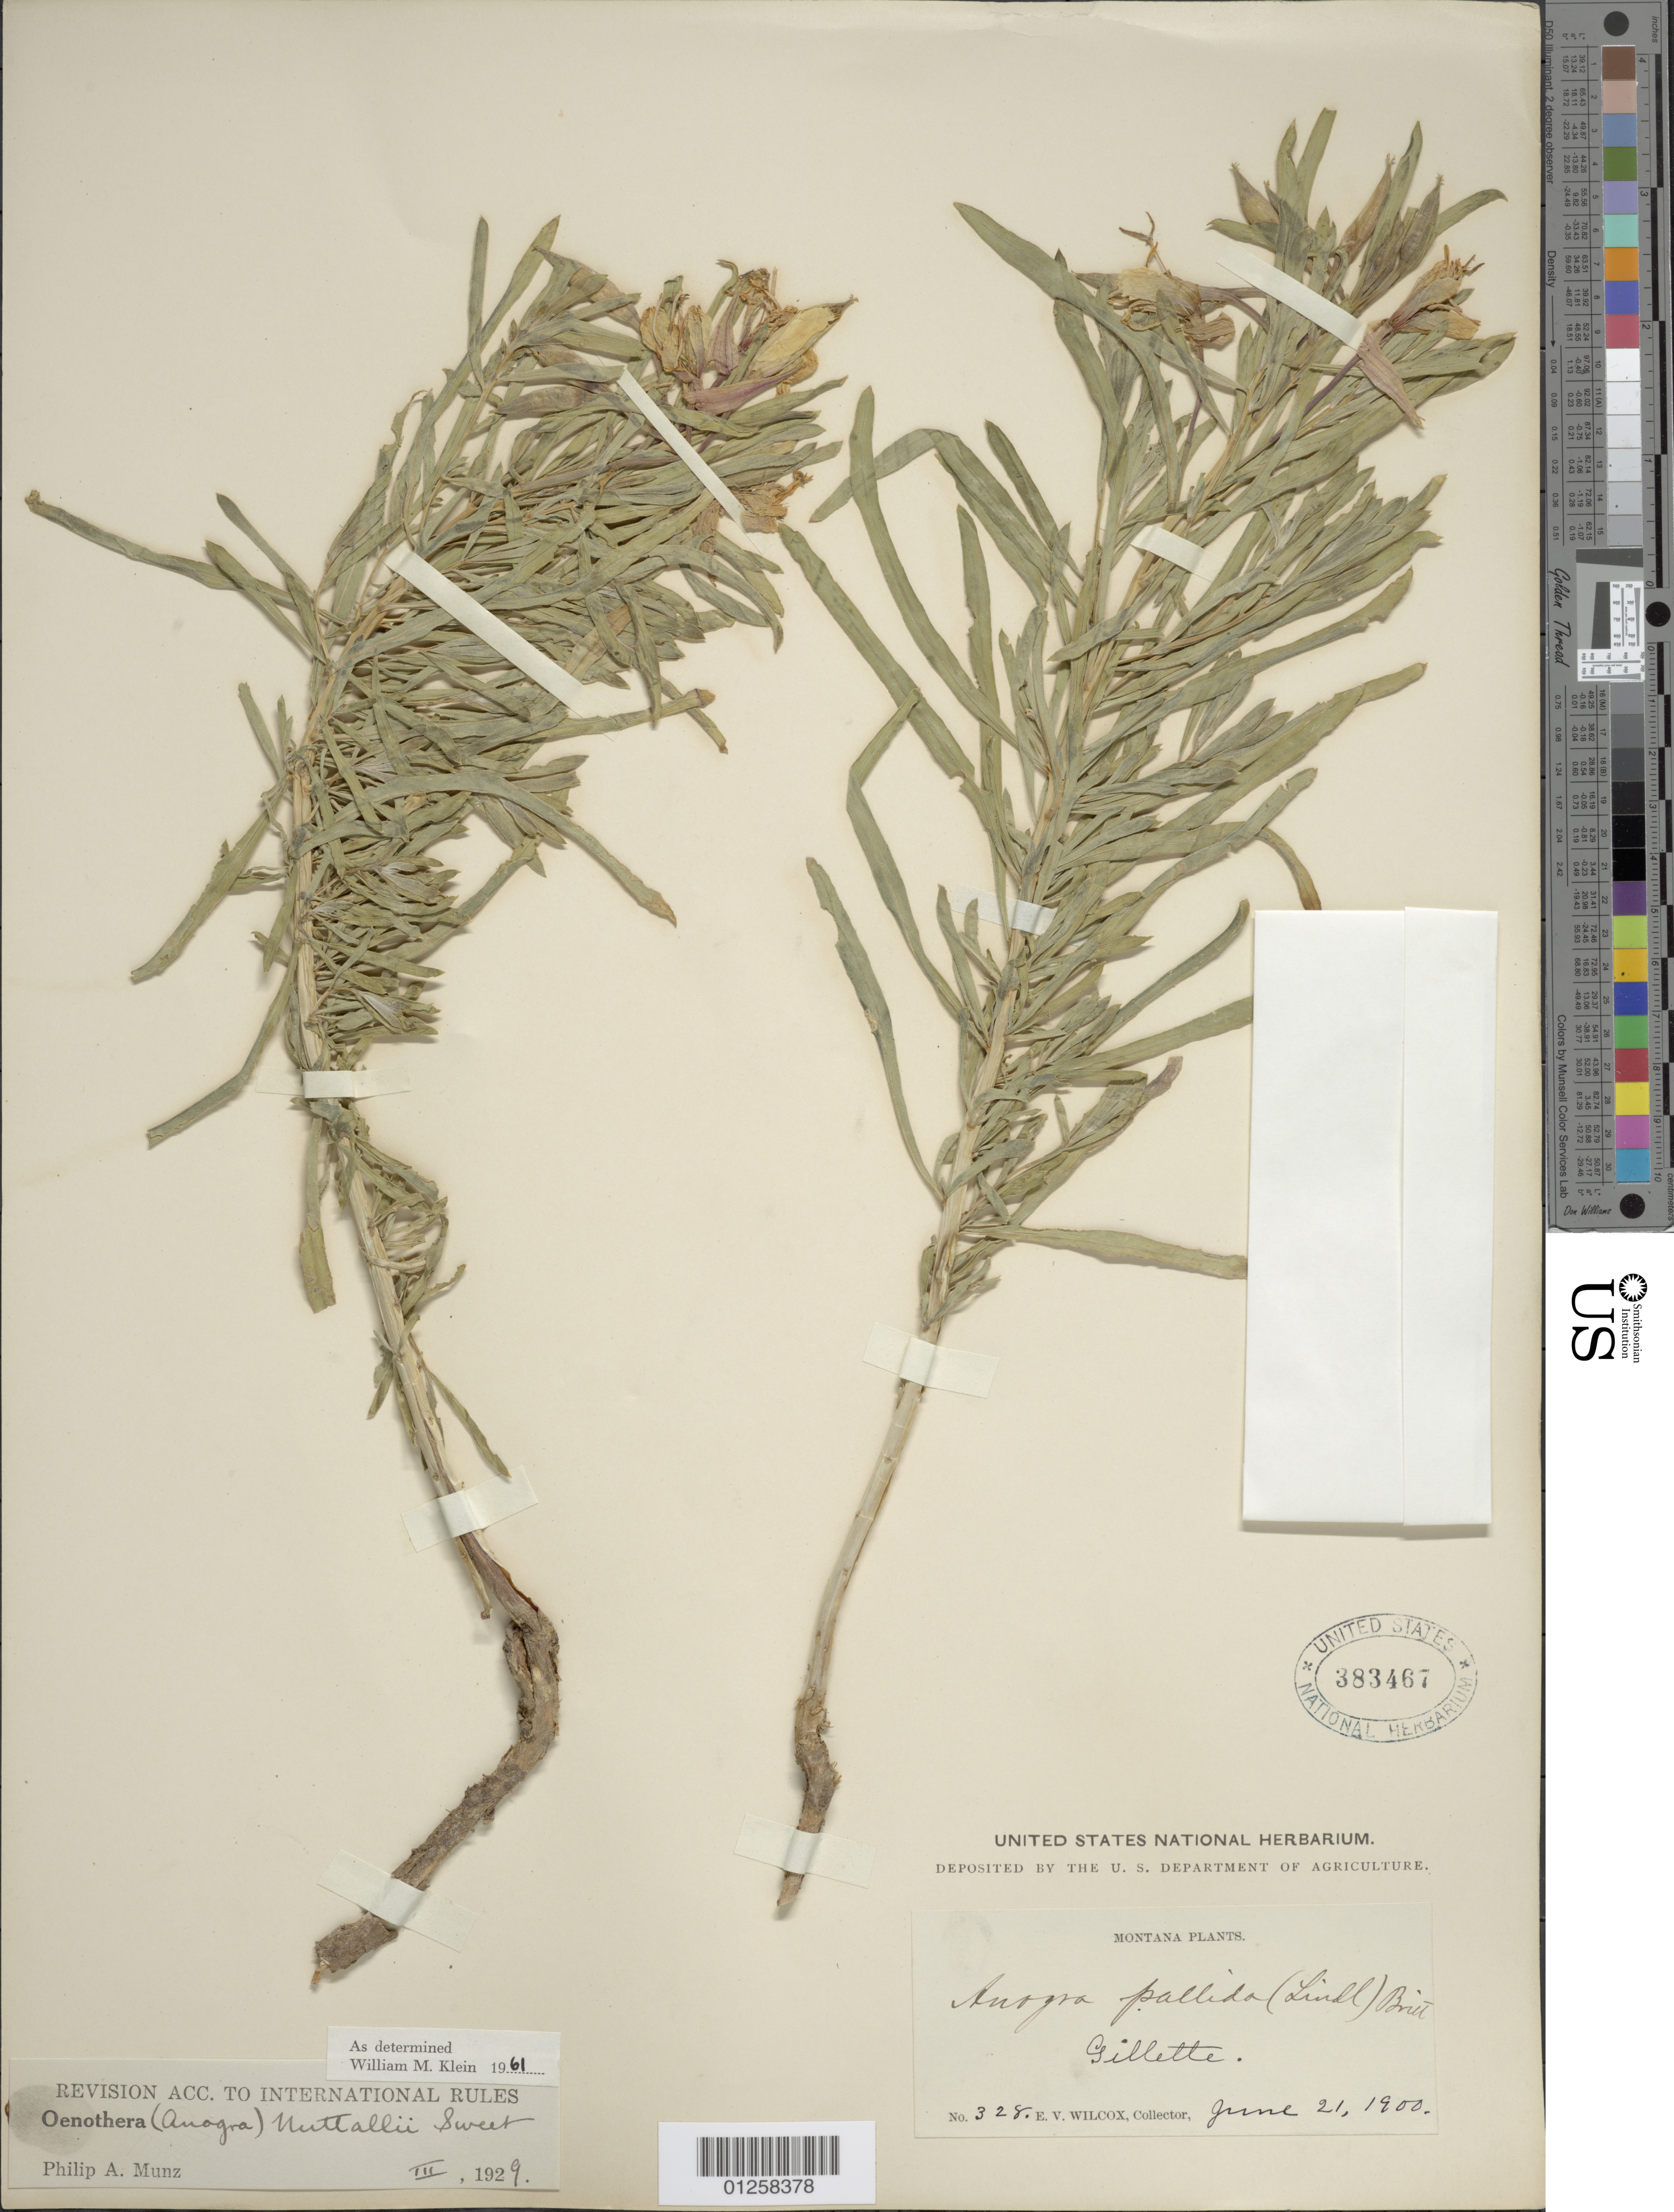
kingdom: Plantae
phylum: Tracheophyta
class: Magnoliopsida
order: Myrtales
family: Onagraceae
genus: Oenothera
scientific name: Oenothera nuttallii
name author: Sweet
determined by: Klein, W. M.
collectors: E. V. Wilcox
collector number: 328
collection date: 1900-06-21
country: United States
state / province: Montana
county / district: Lewis And Clark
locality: Gillete.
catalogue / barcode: US 383467